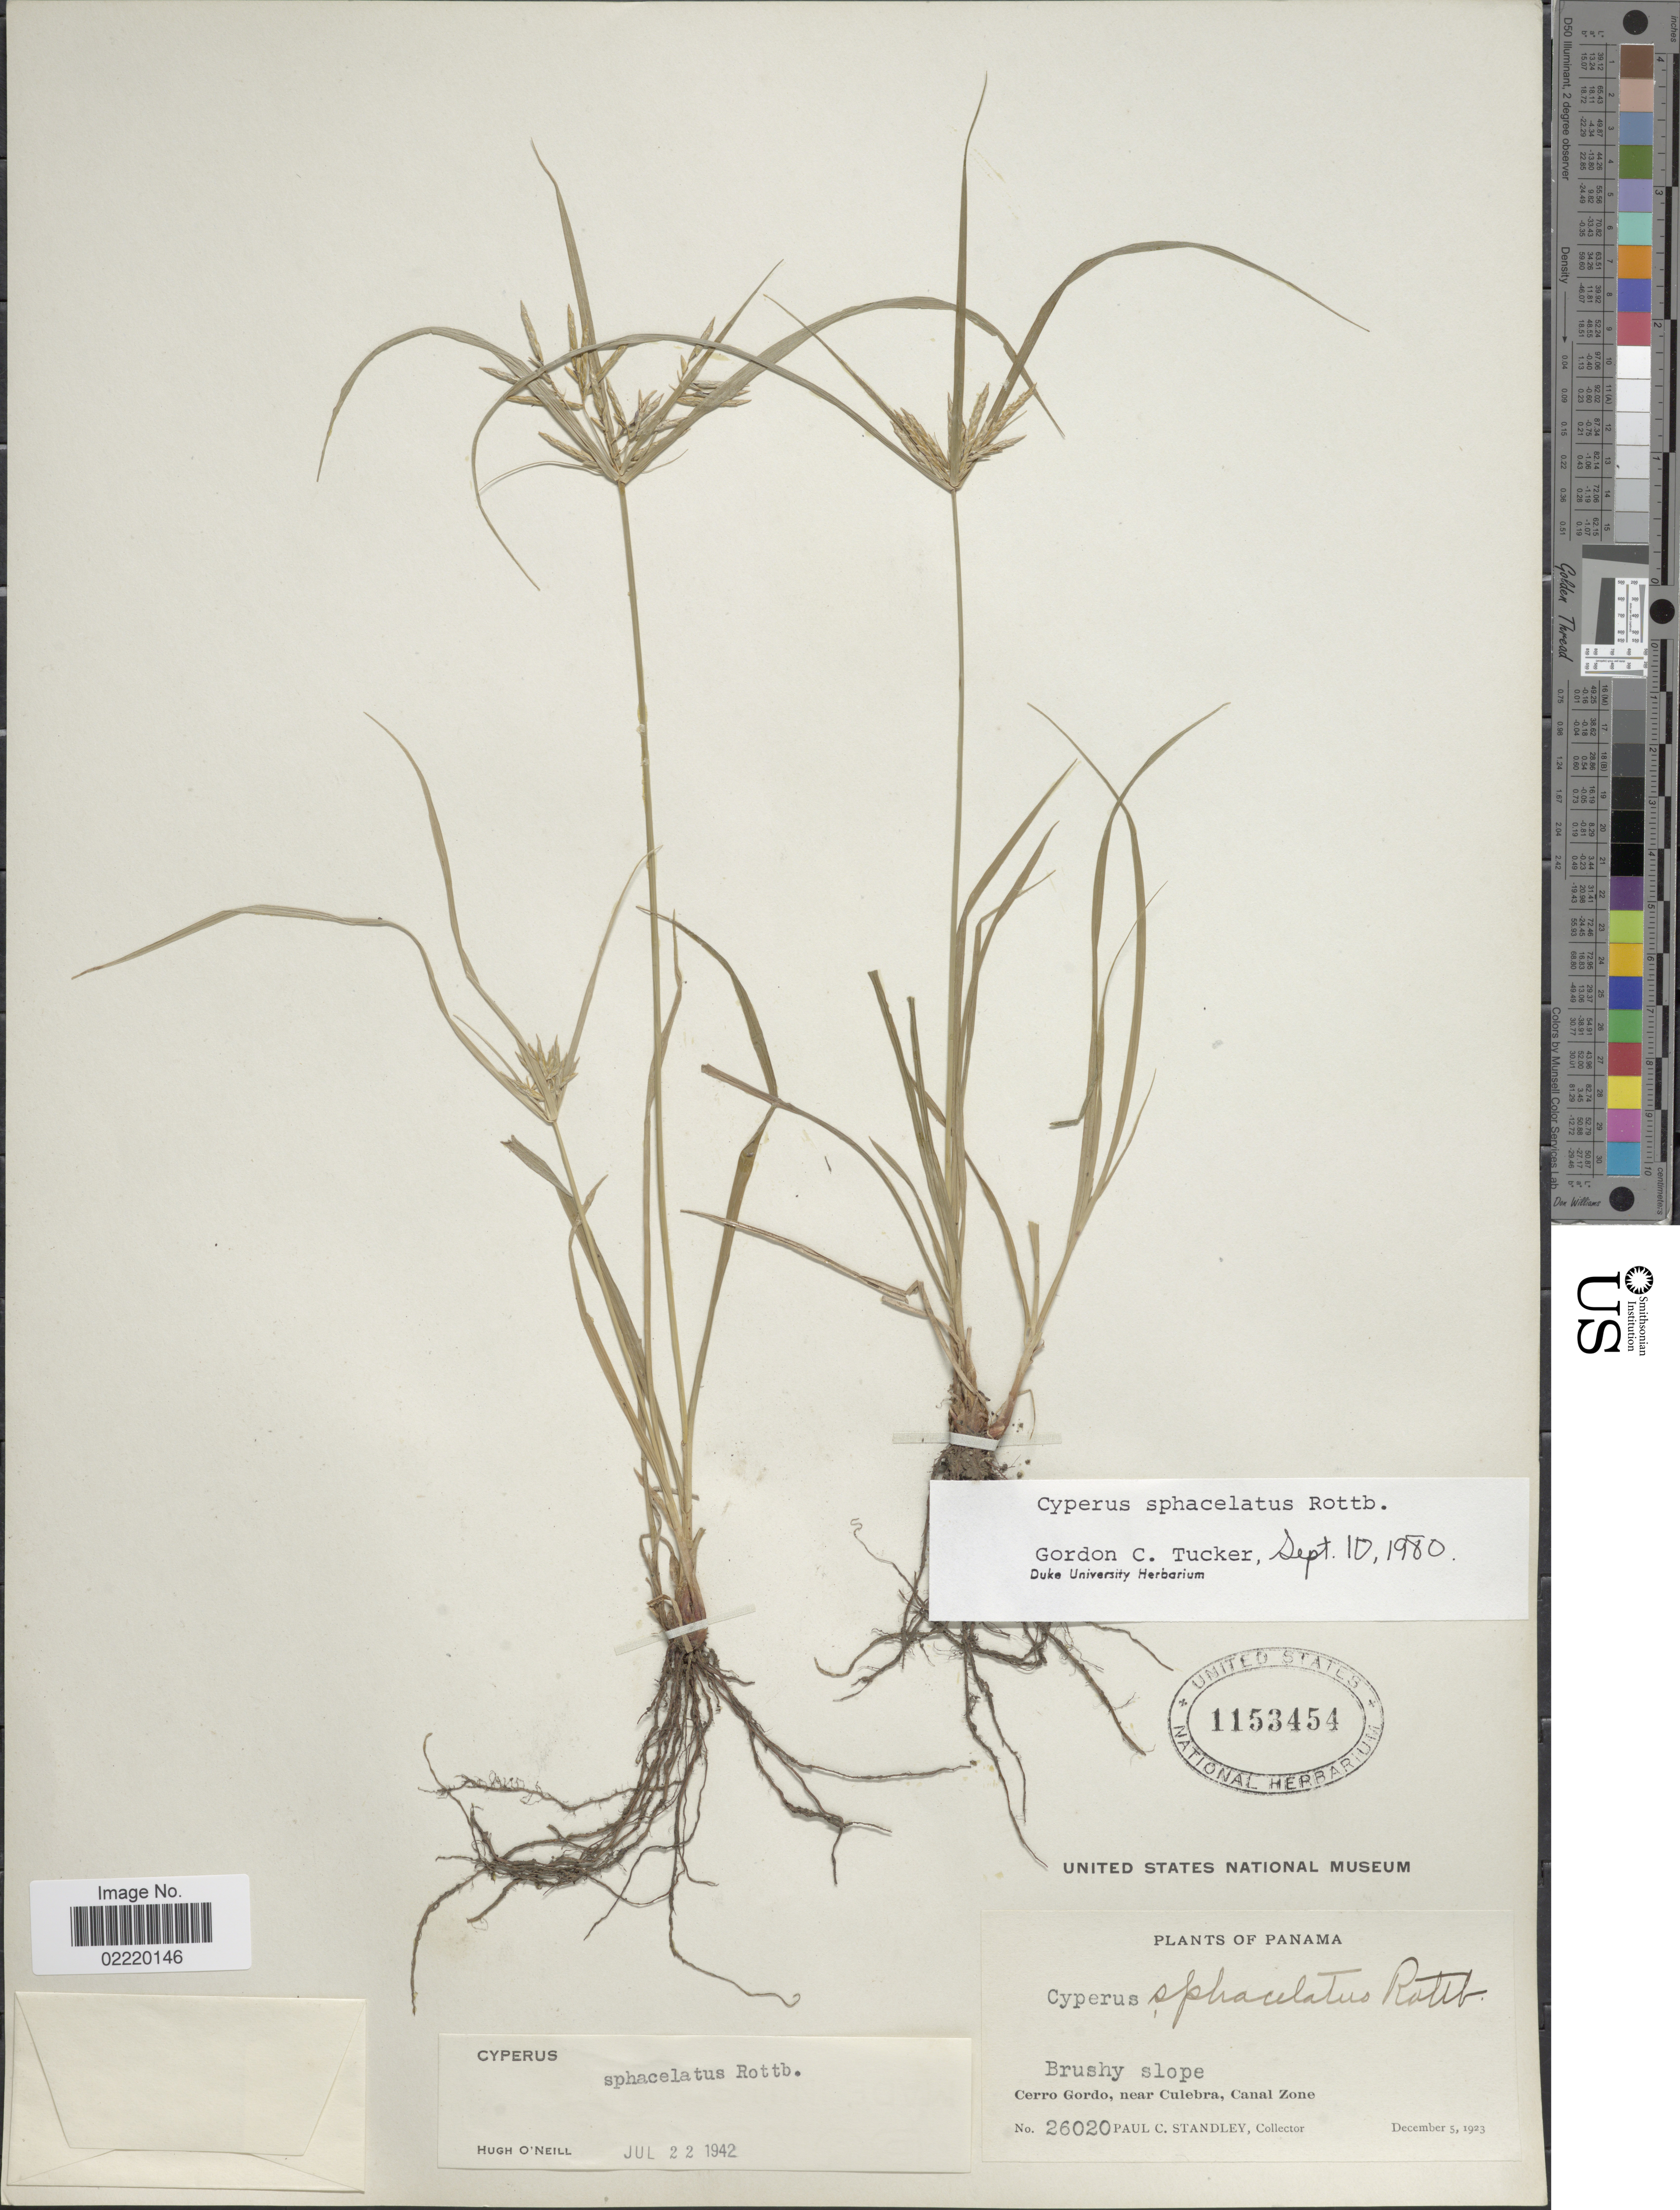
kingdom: Plantae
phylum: Tracheophyta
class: Liliopsida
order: Poales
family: Cyperaceae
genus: Cyperus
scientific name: Cyperus sphacelatus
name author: Rottb.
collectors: P. C. Standley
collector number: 26020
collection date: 1923-12-05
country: Panama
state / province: Colón / Panamá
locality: Brushy slope, Cerro Gordo, near Culebra, Canal Zone.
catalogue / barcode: US 1153454